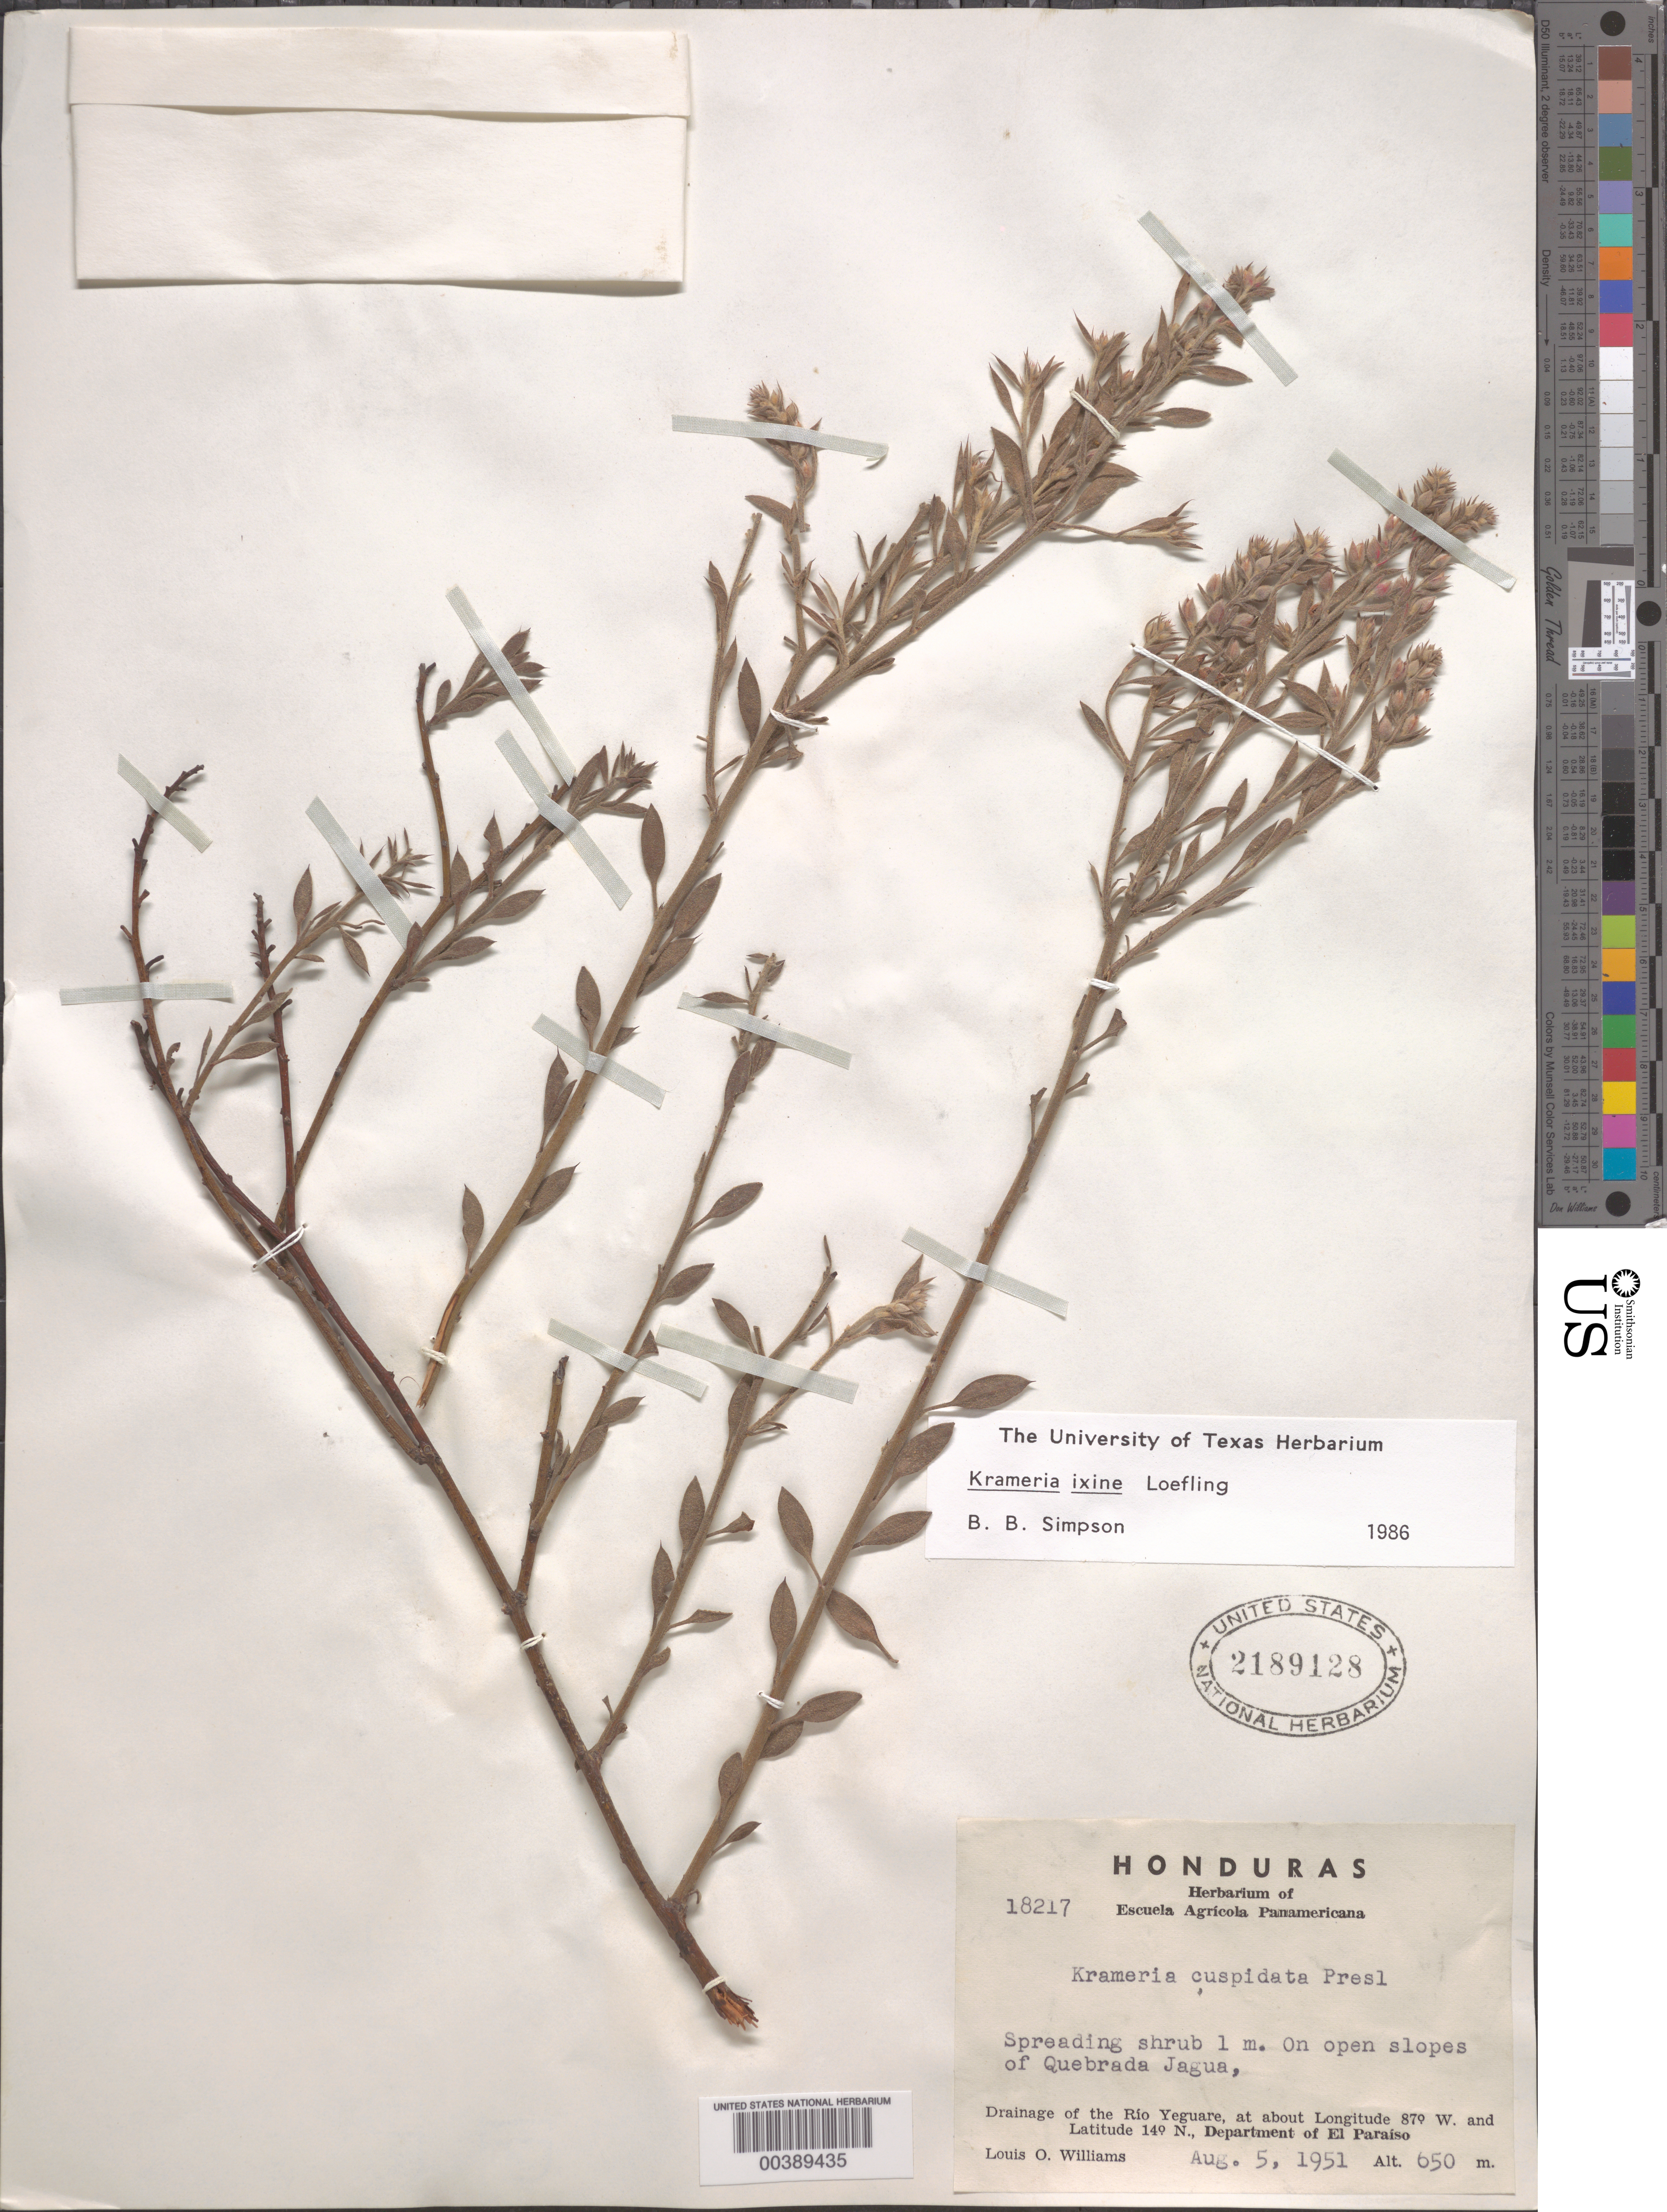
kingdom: Plantae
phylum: Tracheophyta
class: Magnoliopsida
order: Zygophyllales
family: Krameriaceae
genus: Krameria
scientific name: Krameria ixine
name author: L.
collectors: L. O. Williams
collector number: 18217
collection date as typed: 05 Aug 1951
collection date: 1951-08-05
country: Honduras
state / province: El Paraíso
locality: Quebrada Jagua; drainage of the río Yeguare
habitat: On open slopes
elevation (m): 650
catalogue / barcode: US 2189128